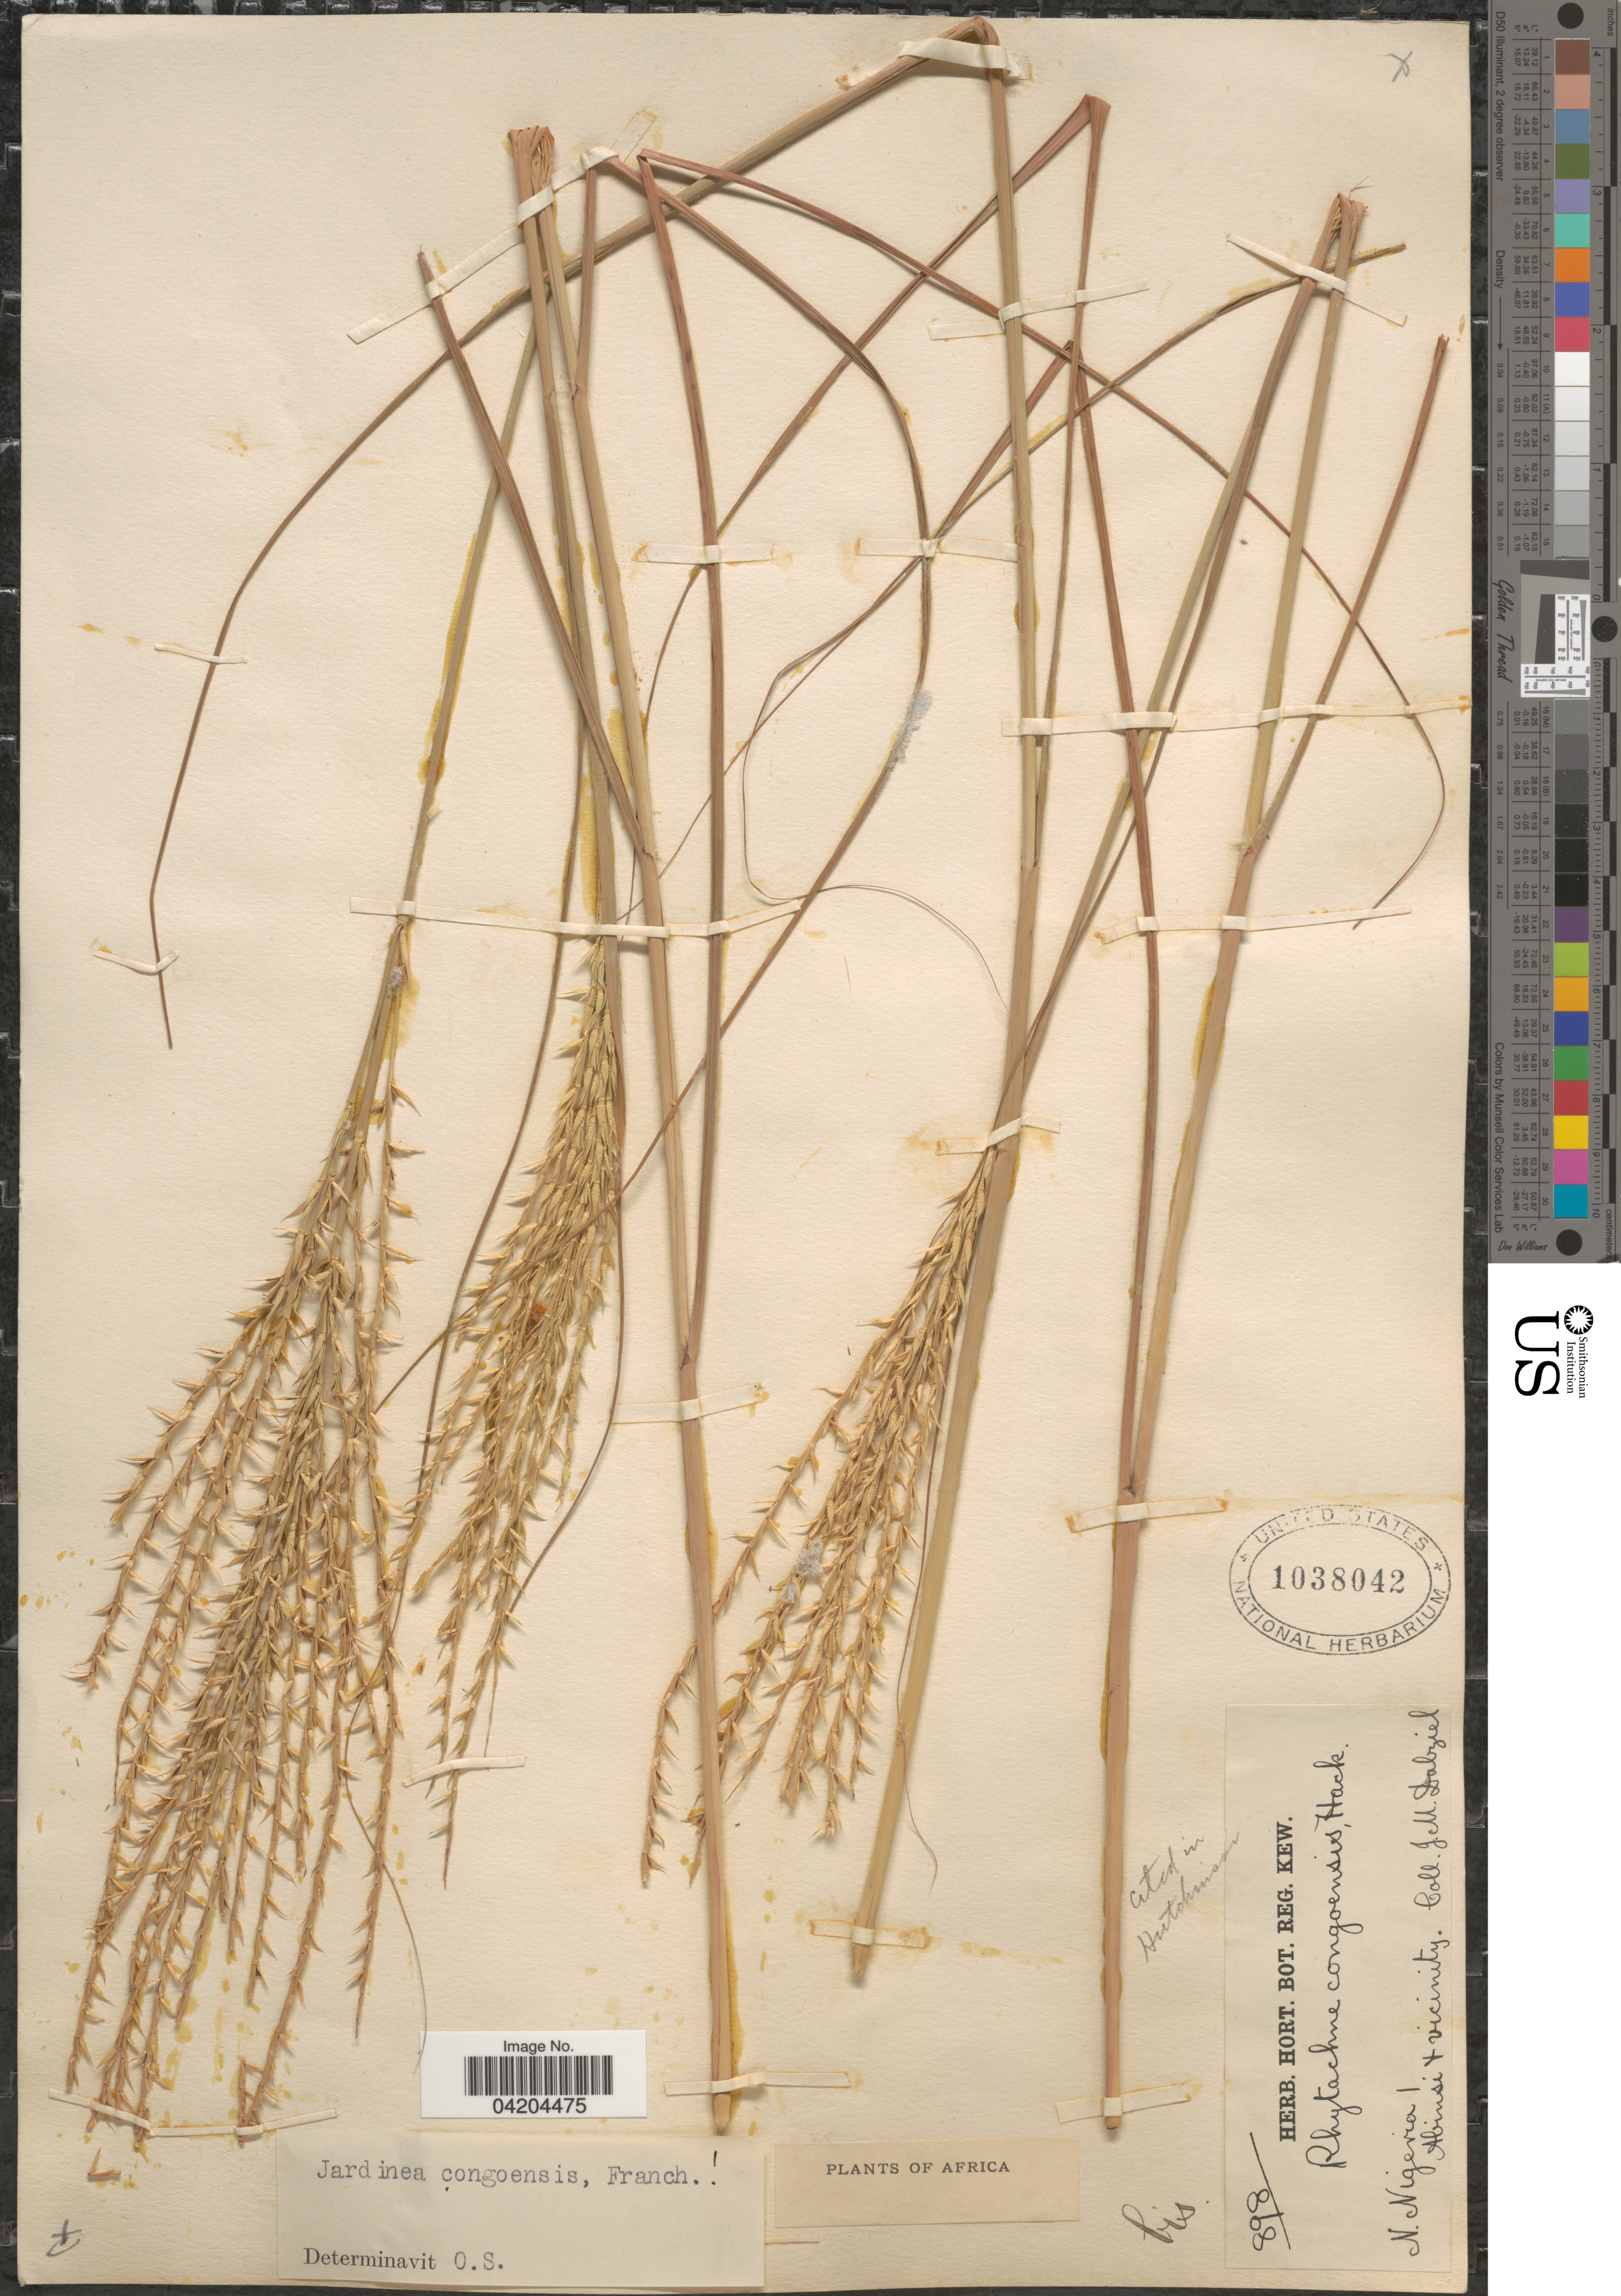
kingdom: Plantae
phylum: Tracheophyta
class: Liliopsida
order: Poales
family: Poaceae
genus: Jardinea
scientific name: Jardinea congoensis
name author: Franch. ex Hack.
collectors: J. Dalziel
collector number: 898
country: Nigeria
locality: N. Nigeria. Abinsi & vicinity.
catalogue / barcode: US 1038042